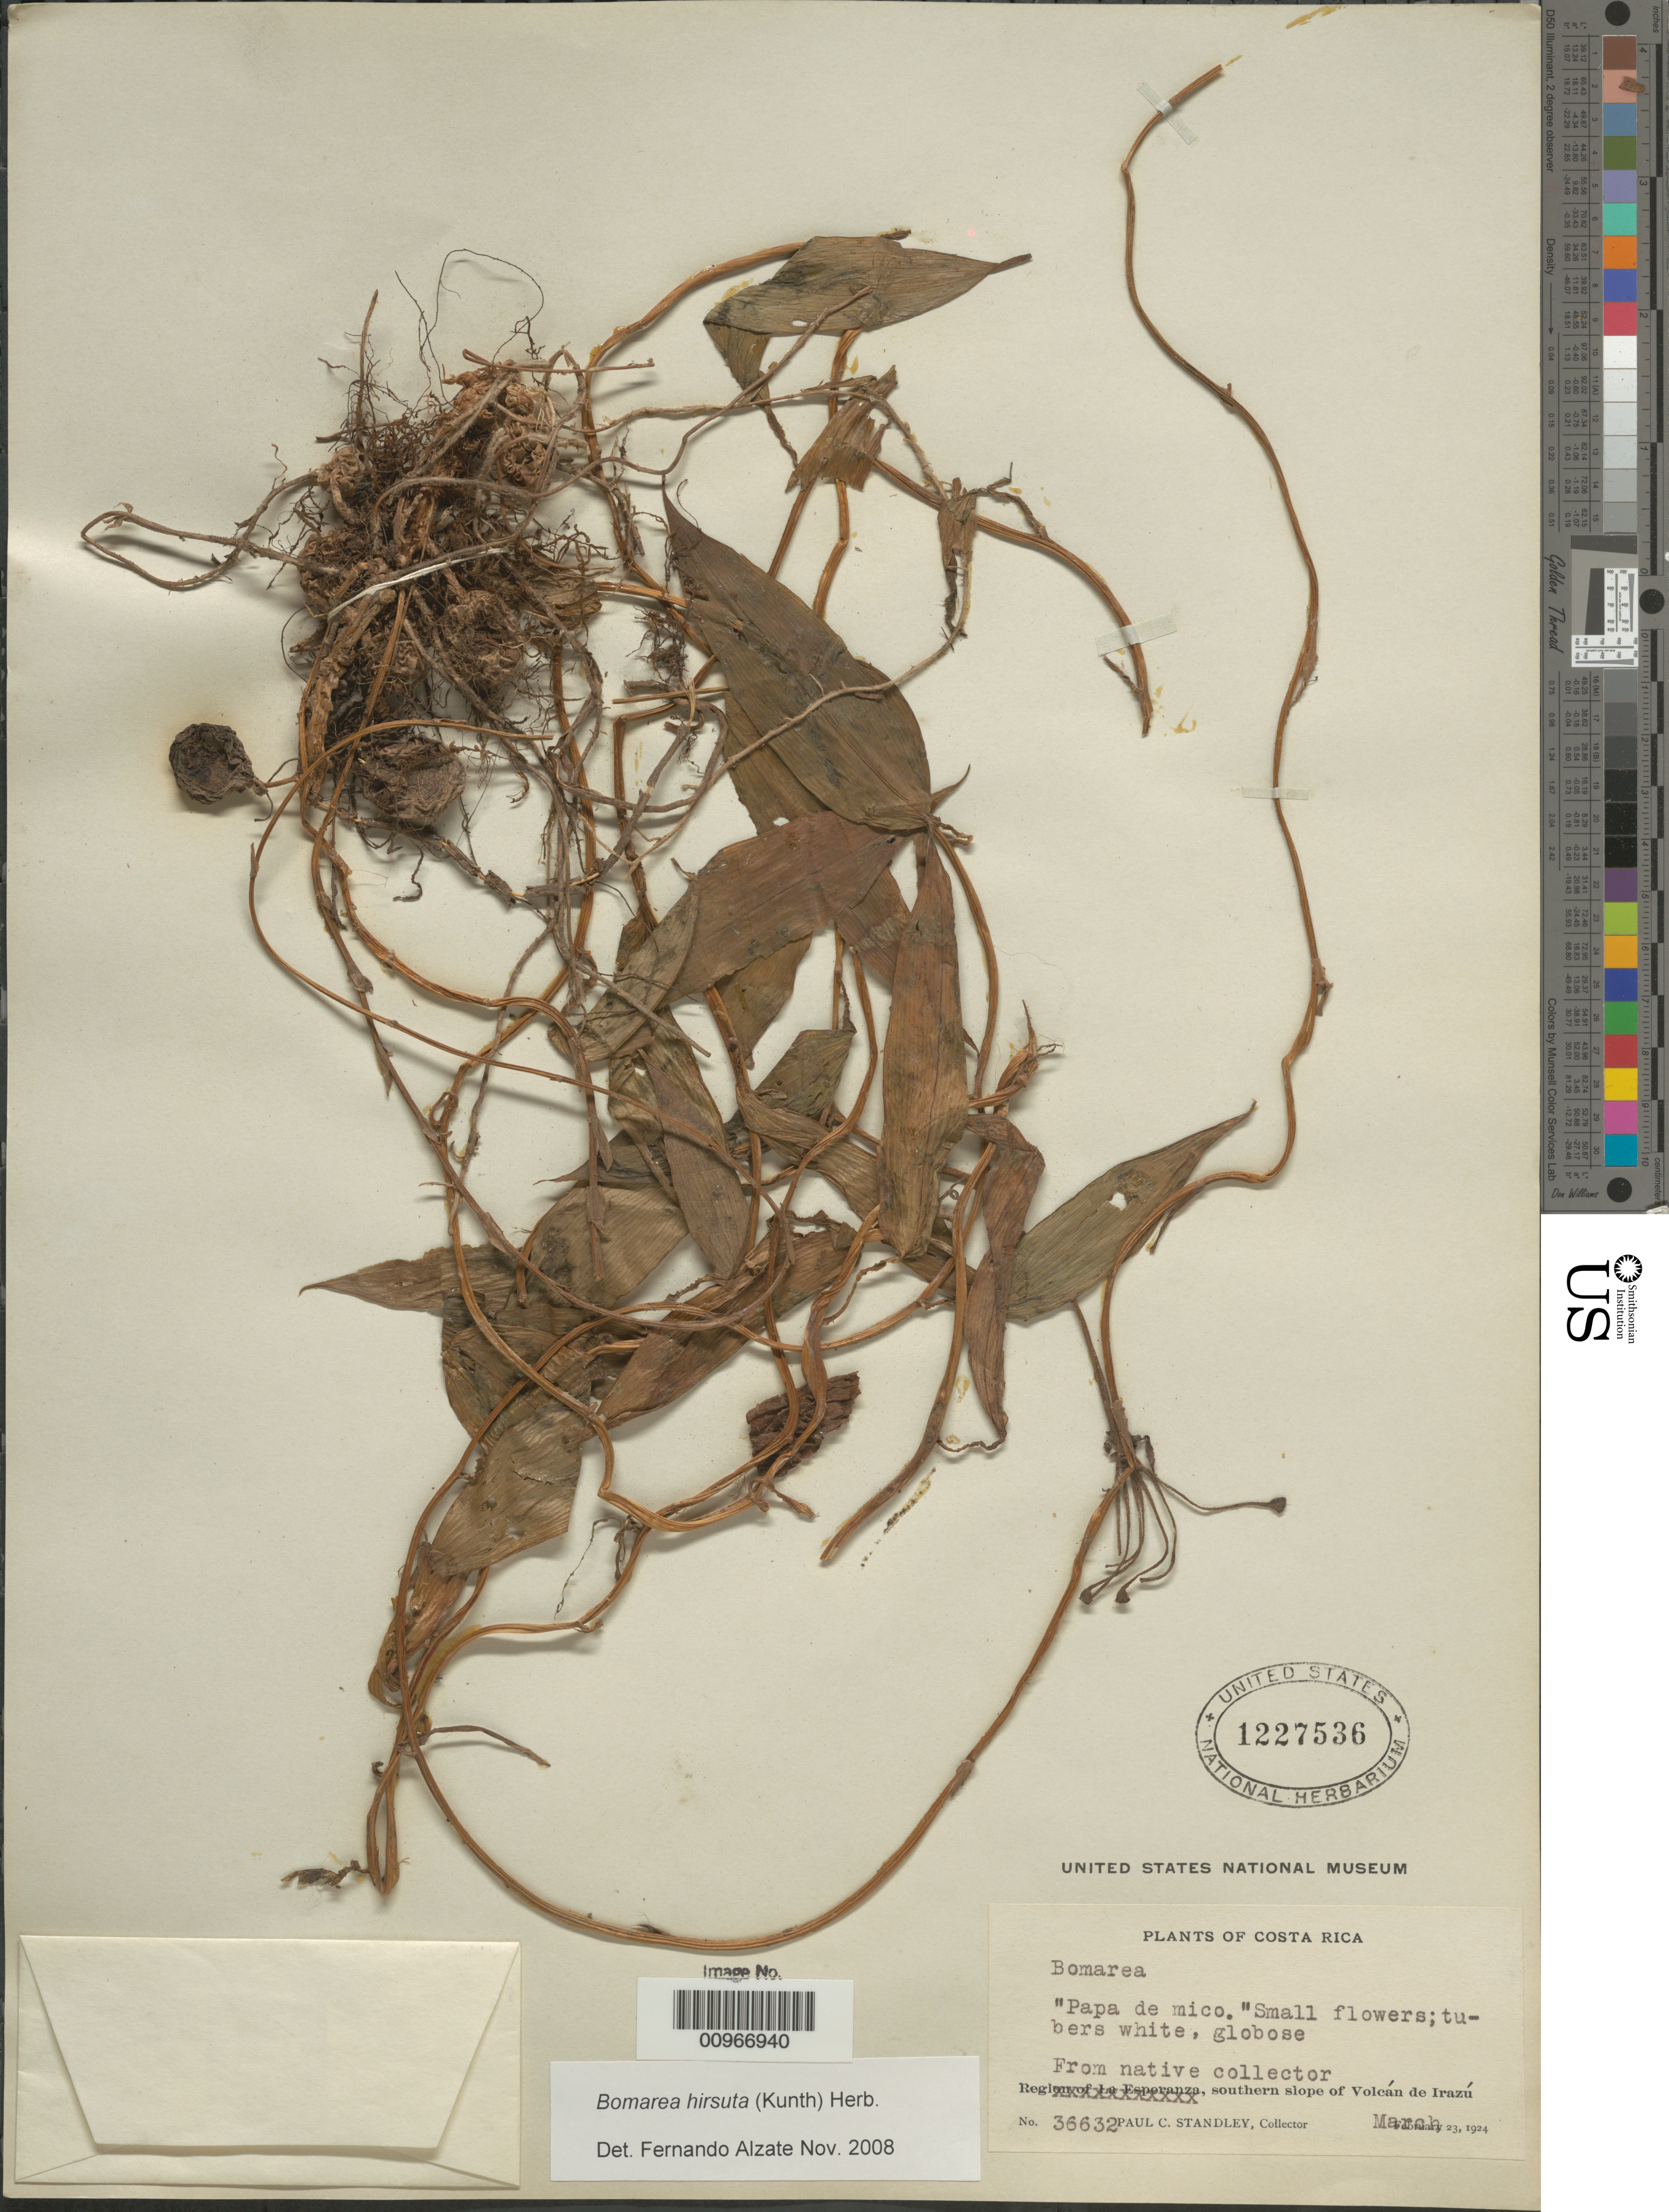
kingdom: Plantae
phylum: Tracheophyta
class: Liliopsida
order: Liliales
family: Alstroemeriaceae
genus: Bomarea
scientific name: Bomarea hirsuta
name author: (Kunth) Herb.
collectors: P. C. Standley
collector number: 36632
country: Costa Rica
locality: Volcan de Irazu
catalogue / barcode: US 1227536